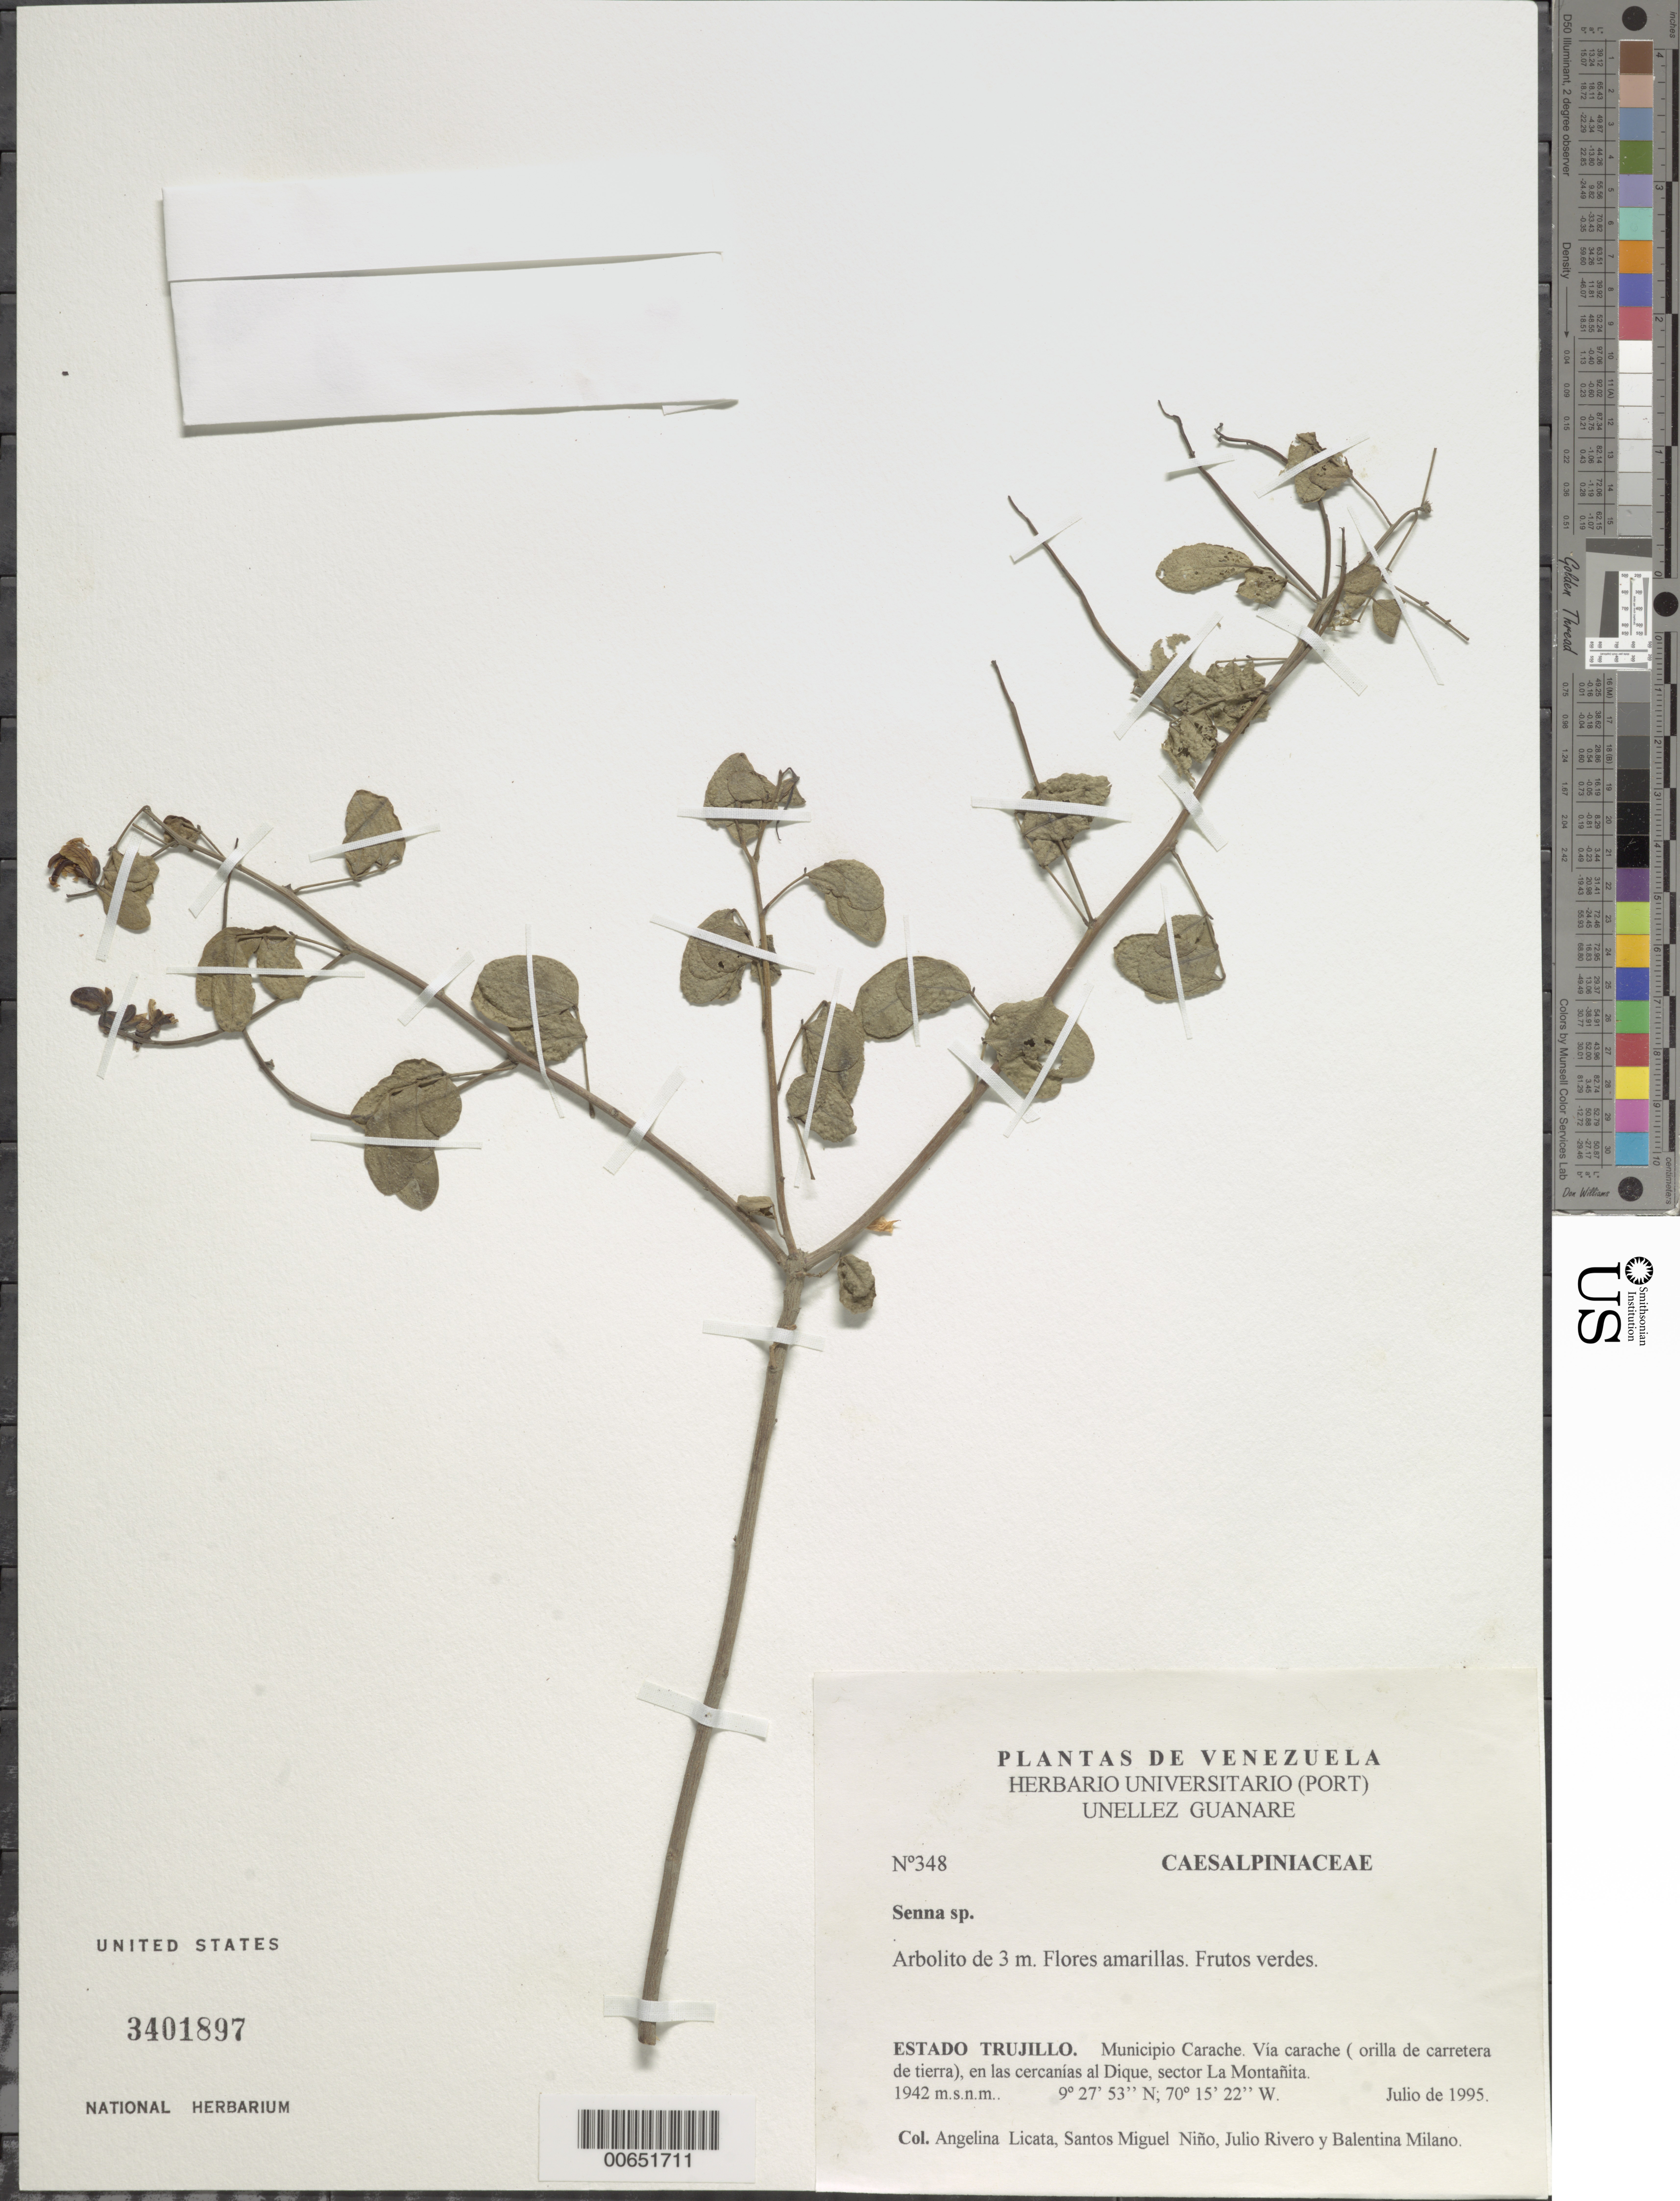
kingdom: Plantae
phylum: Tracheophyta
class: Magnoliopsida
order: Fabales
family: Fabaceae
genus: Senna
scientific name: Senna sp.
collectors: A. Licata, S. M. Niño, J. Rivero & B. Milano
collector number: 348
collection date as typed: Jul 1995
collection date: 1995-07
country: Venezuela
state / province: Trujillo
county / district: Carache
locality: Vía carache (orilla de carretera de tierra), en las cercanías al Dique, sector La Montañita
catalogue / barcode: US 3401897